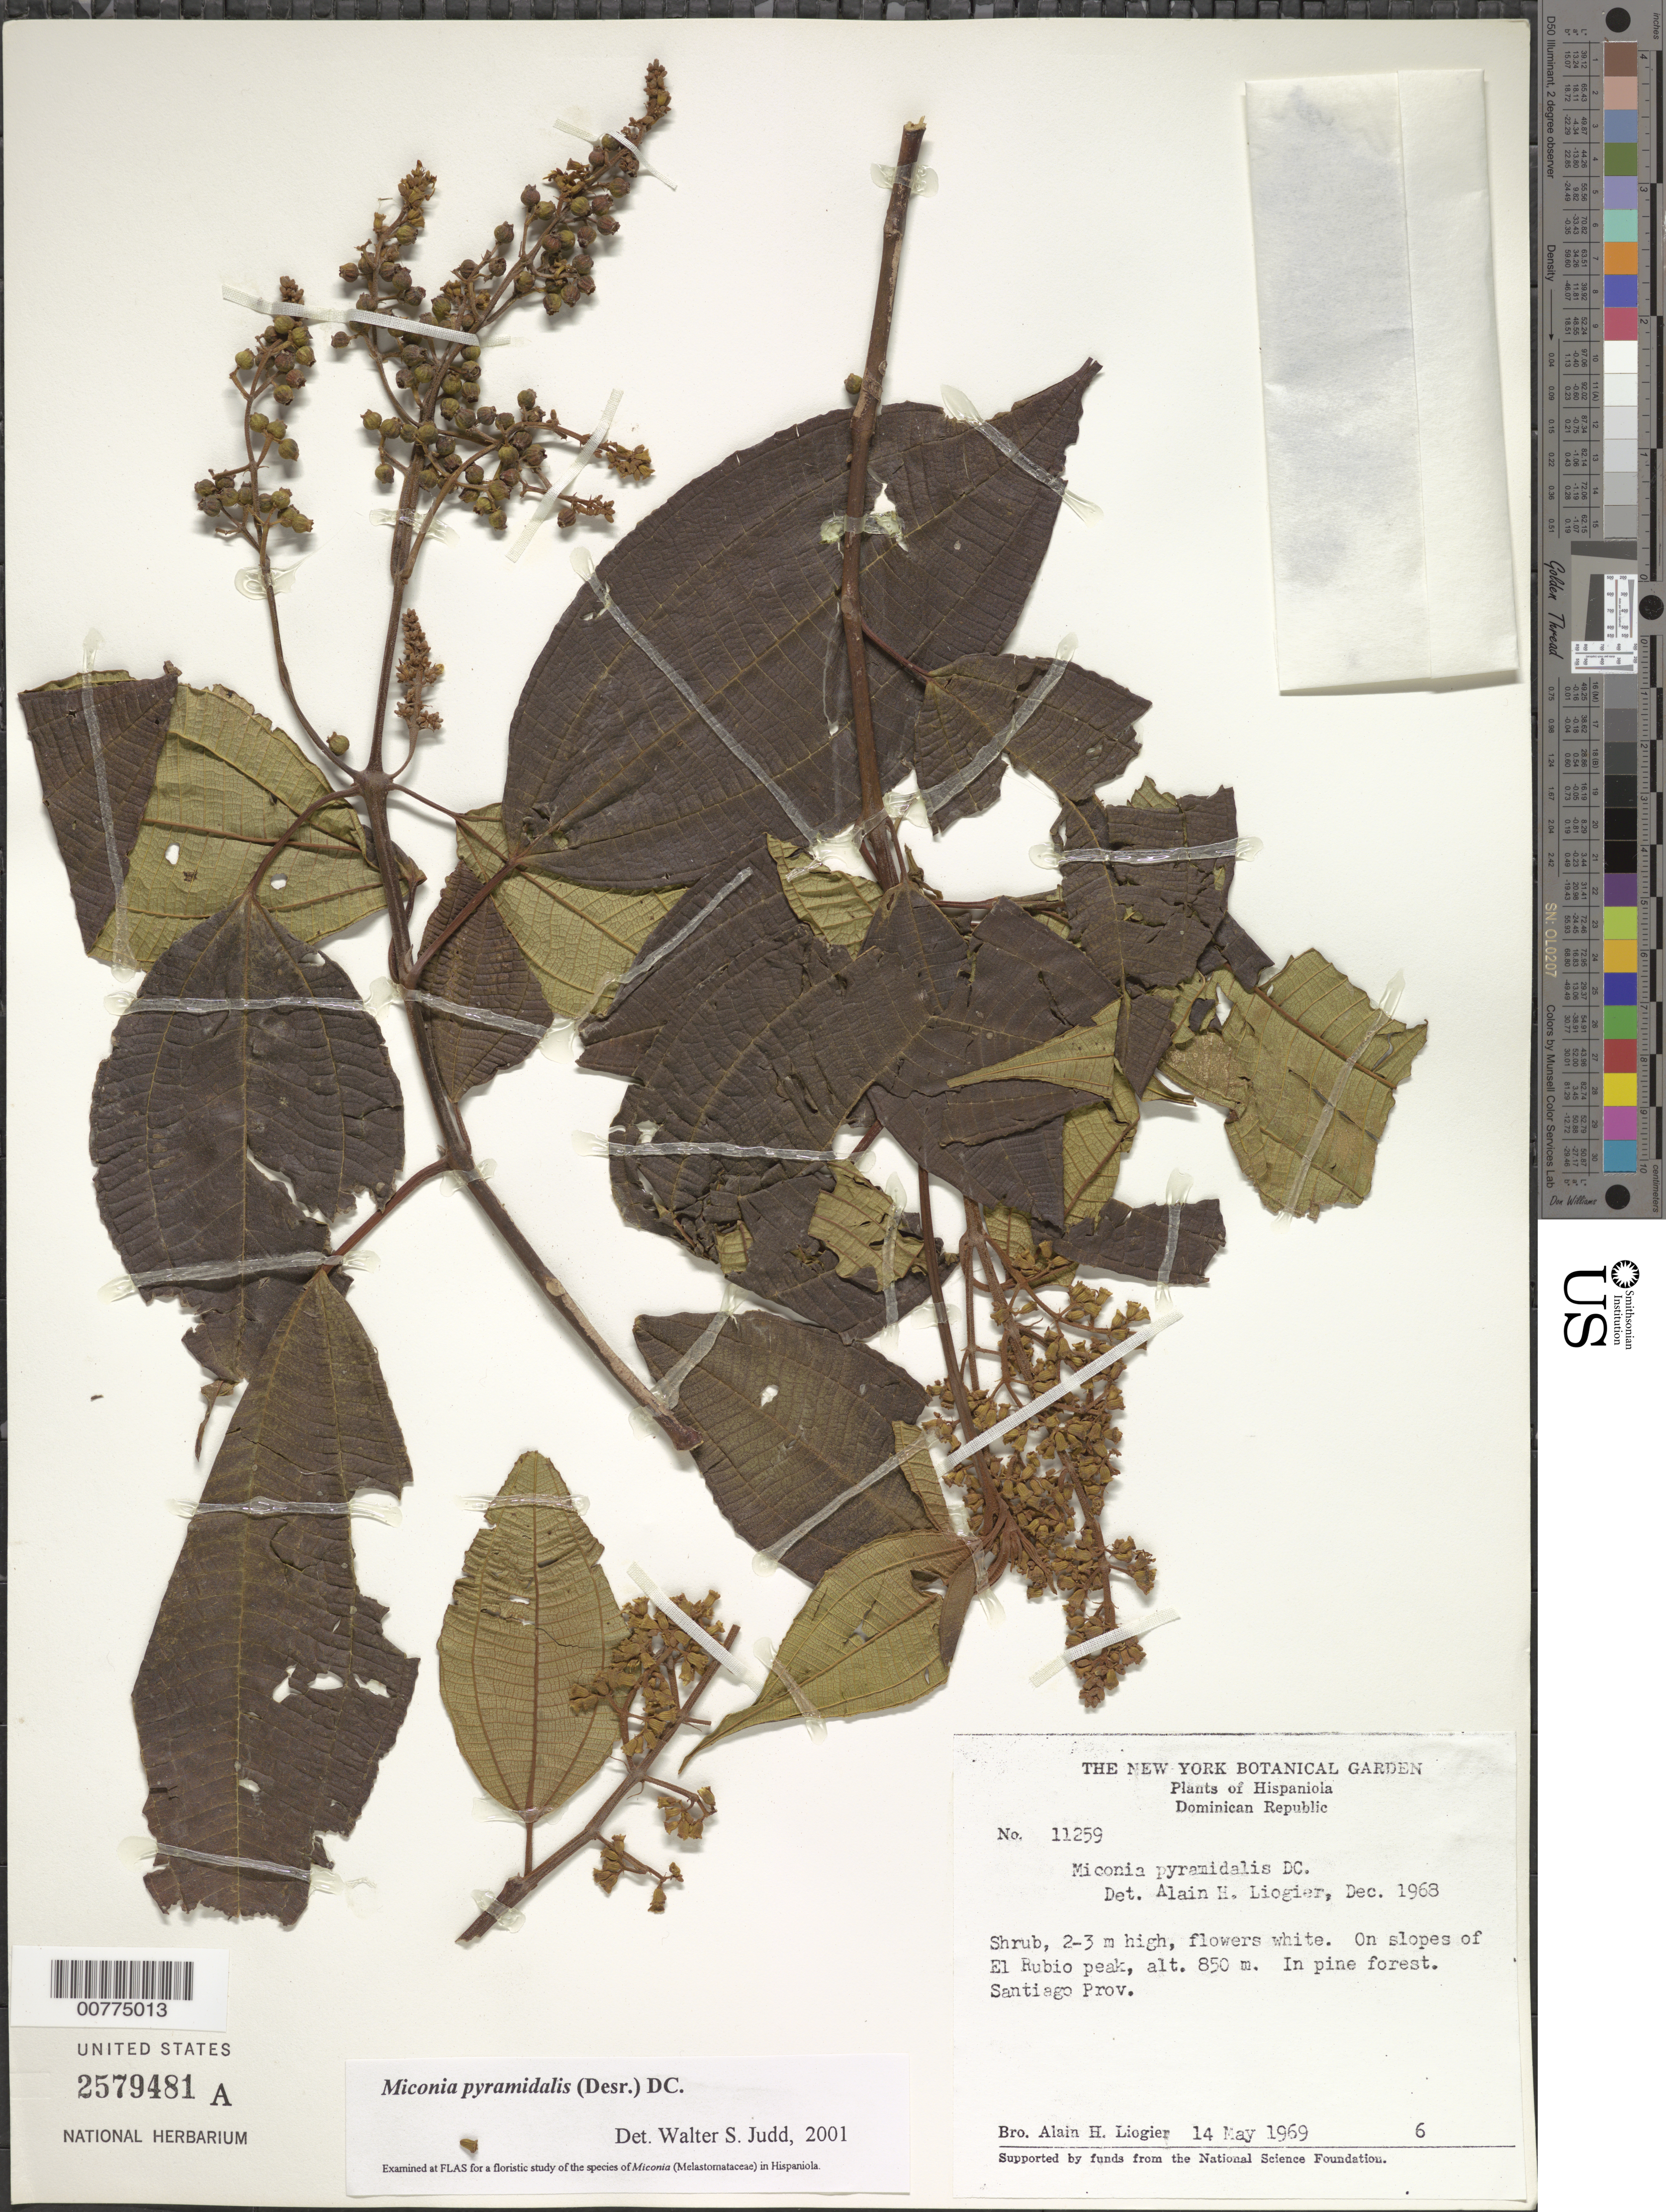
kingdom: Plantae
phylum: Tracheophyta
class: Magnoliopsida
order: Myrtales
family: Melastomataceae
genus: Miconia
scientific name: Miconia pyramidalis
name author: (Desr.) DC.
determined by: Judd, Walter S.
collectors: A. H. Liogier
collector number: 11259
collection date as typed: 14 May 1969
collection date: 1969-05-14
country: Dominican Republic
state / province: Santiago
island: Hispaniola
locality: El Rubio peak.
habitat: In pine forest, on slopes.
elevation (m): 850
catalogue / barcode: US 2579481A